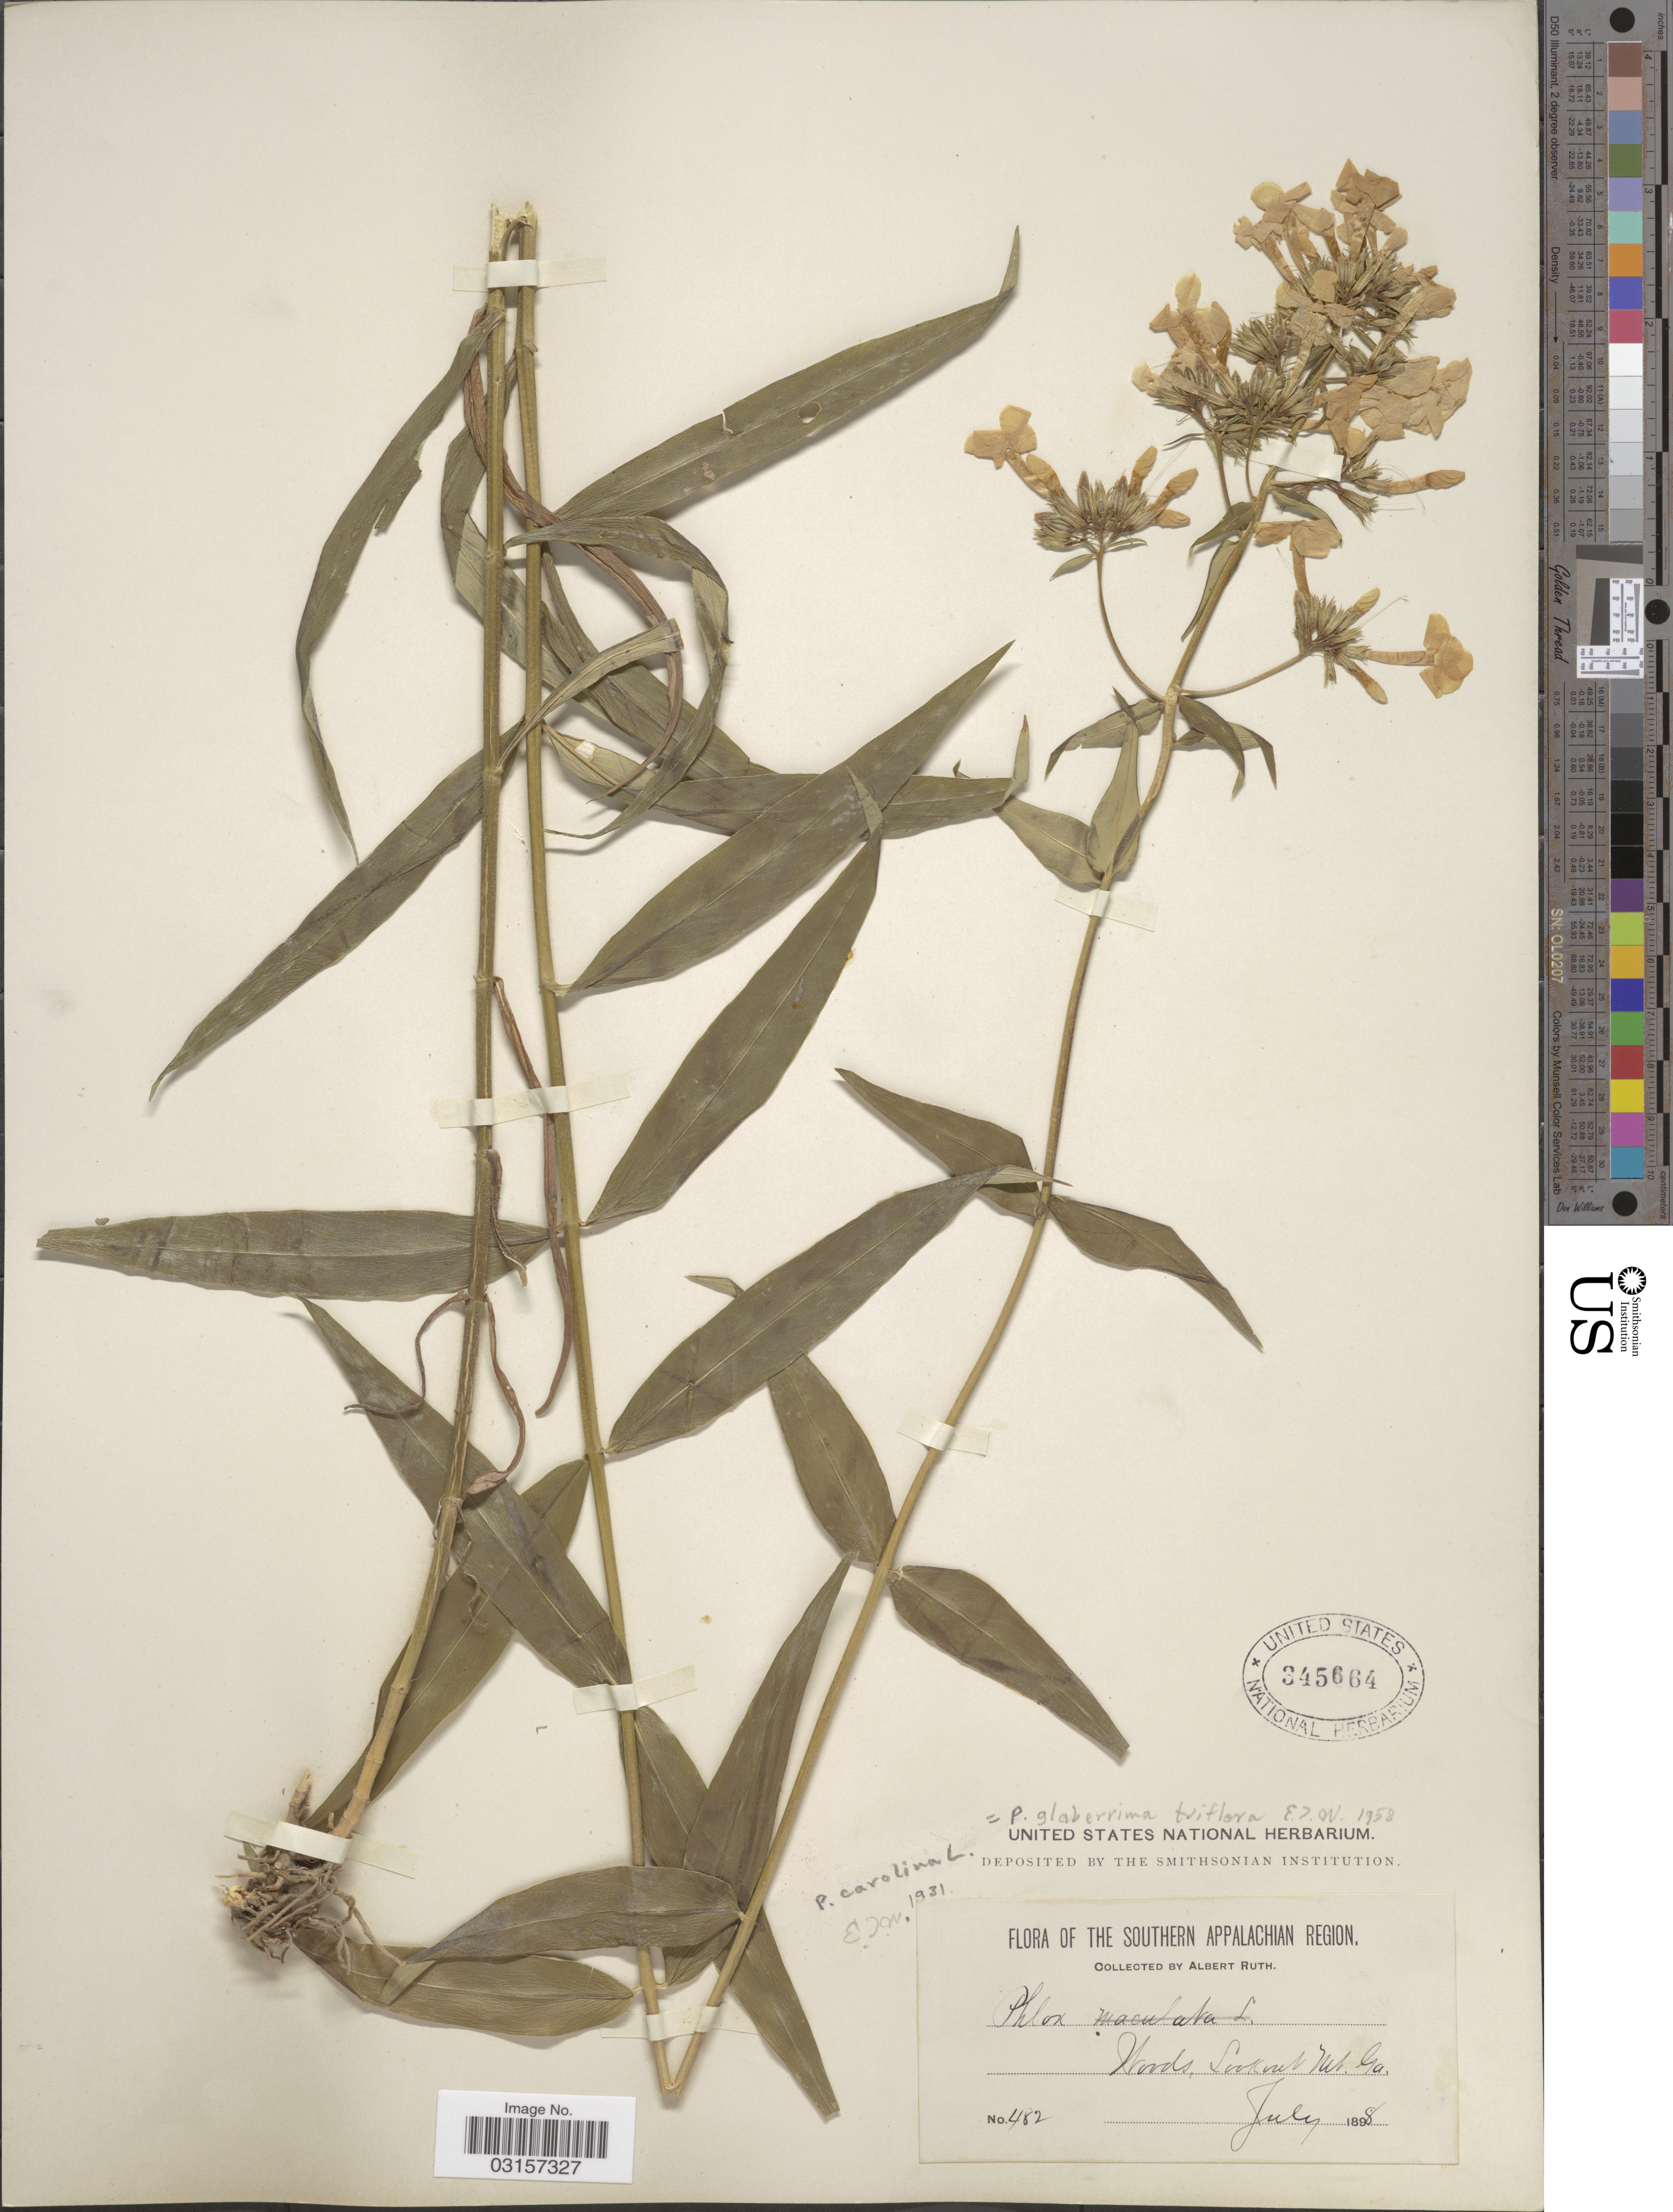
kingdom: Plantae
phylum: Tracheophyta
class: Magnoliopsida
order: Ericales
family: Polemoniaceae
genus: Phlox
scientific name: Phlox glaberrima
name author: L.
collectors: A. Ruth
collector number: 482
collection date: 1898-07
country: United States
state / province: Georgia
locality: The Southern Appalachian Region. Woods, Lookout Mt.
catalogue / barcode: US 345664